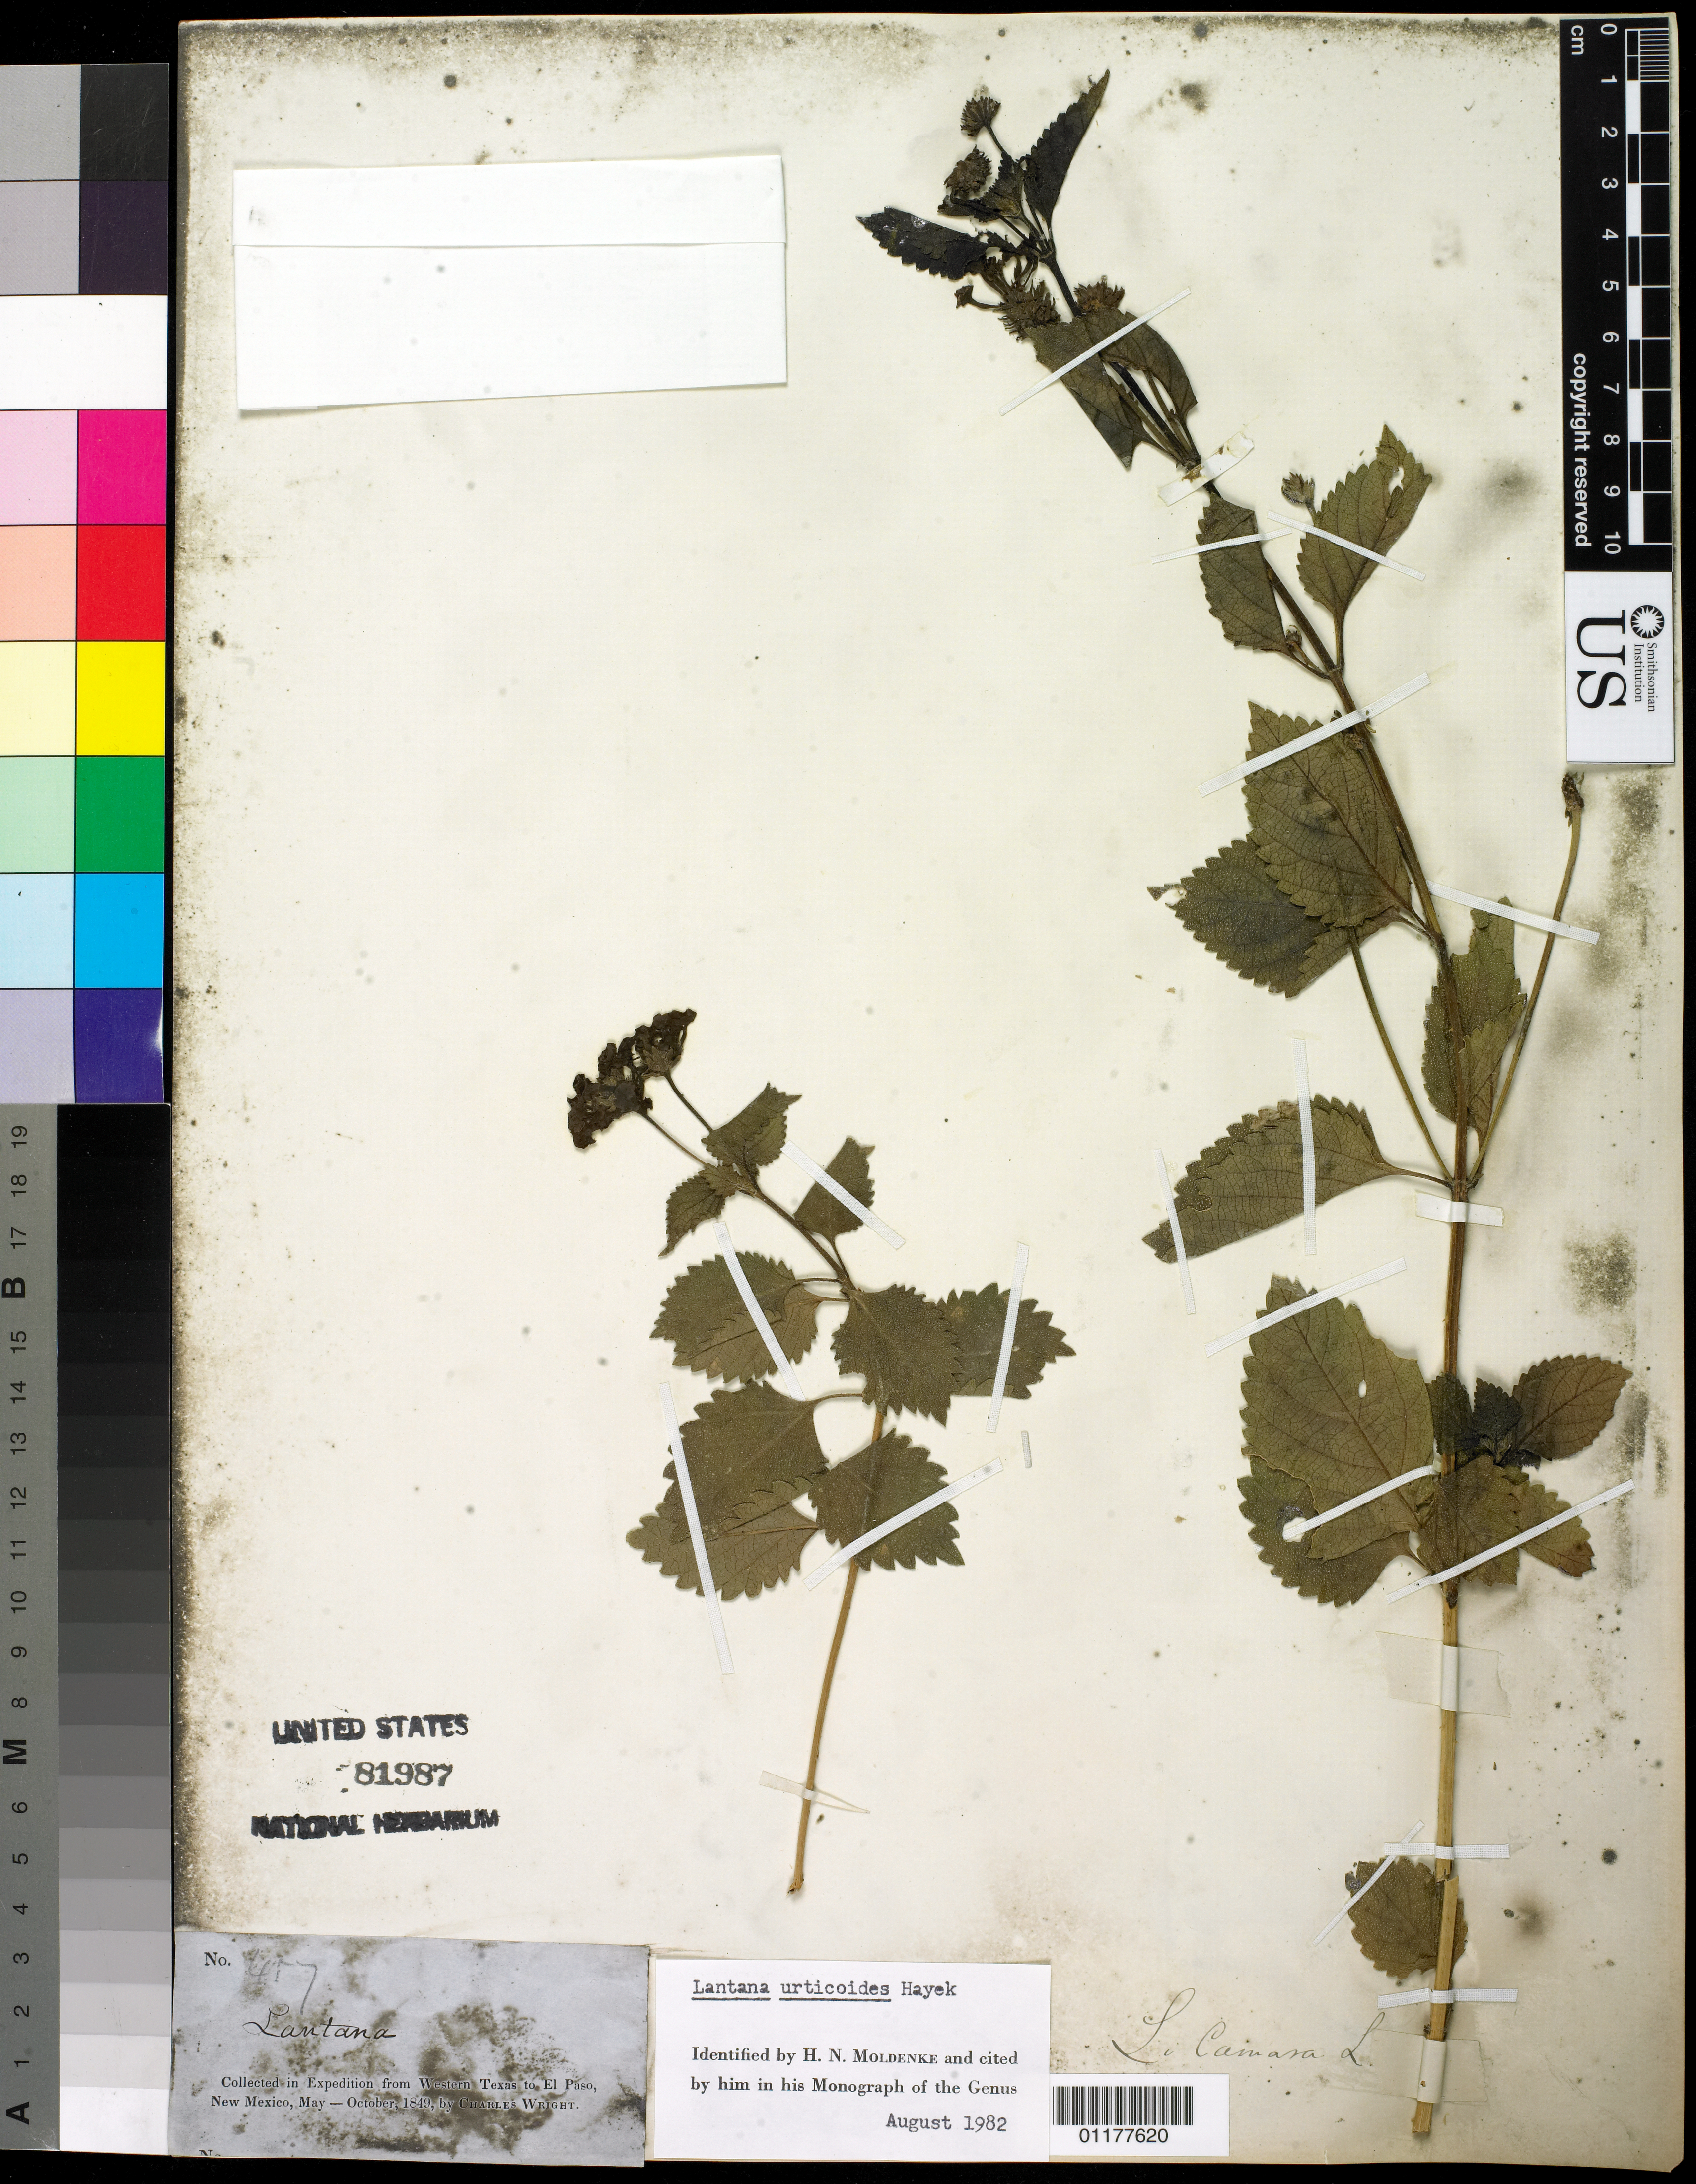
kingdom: Plantae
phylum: Tracheophyta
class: Magnoliopsida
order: Lamiales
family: Verbenaceae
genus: Lantana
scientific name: Lantana urticoides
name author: Hayek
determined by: Moldenke, H. N.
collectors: C. Wright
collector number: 457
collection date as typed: May 1849 to -- Oct1849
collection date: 1849-05/1849-10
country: United States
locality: from Western Texas to El Paso, New Mexico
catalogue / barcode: US 81987